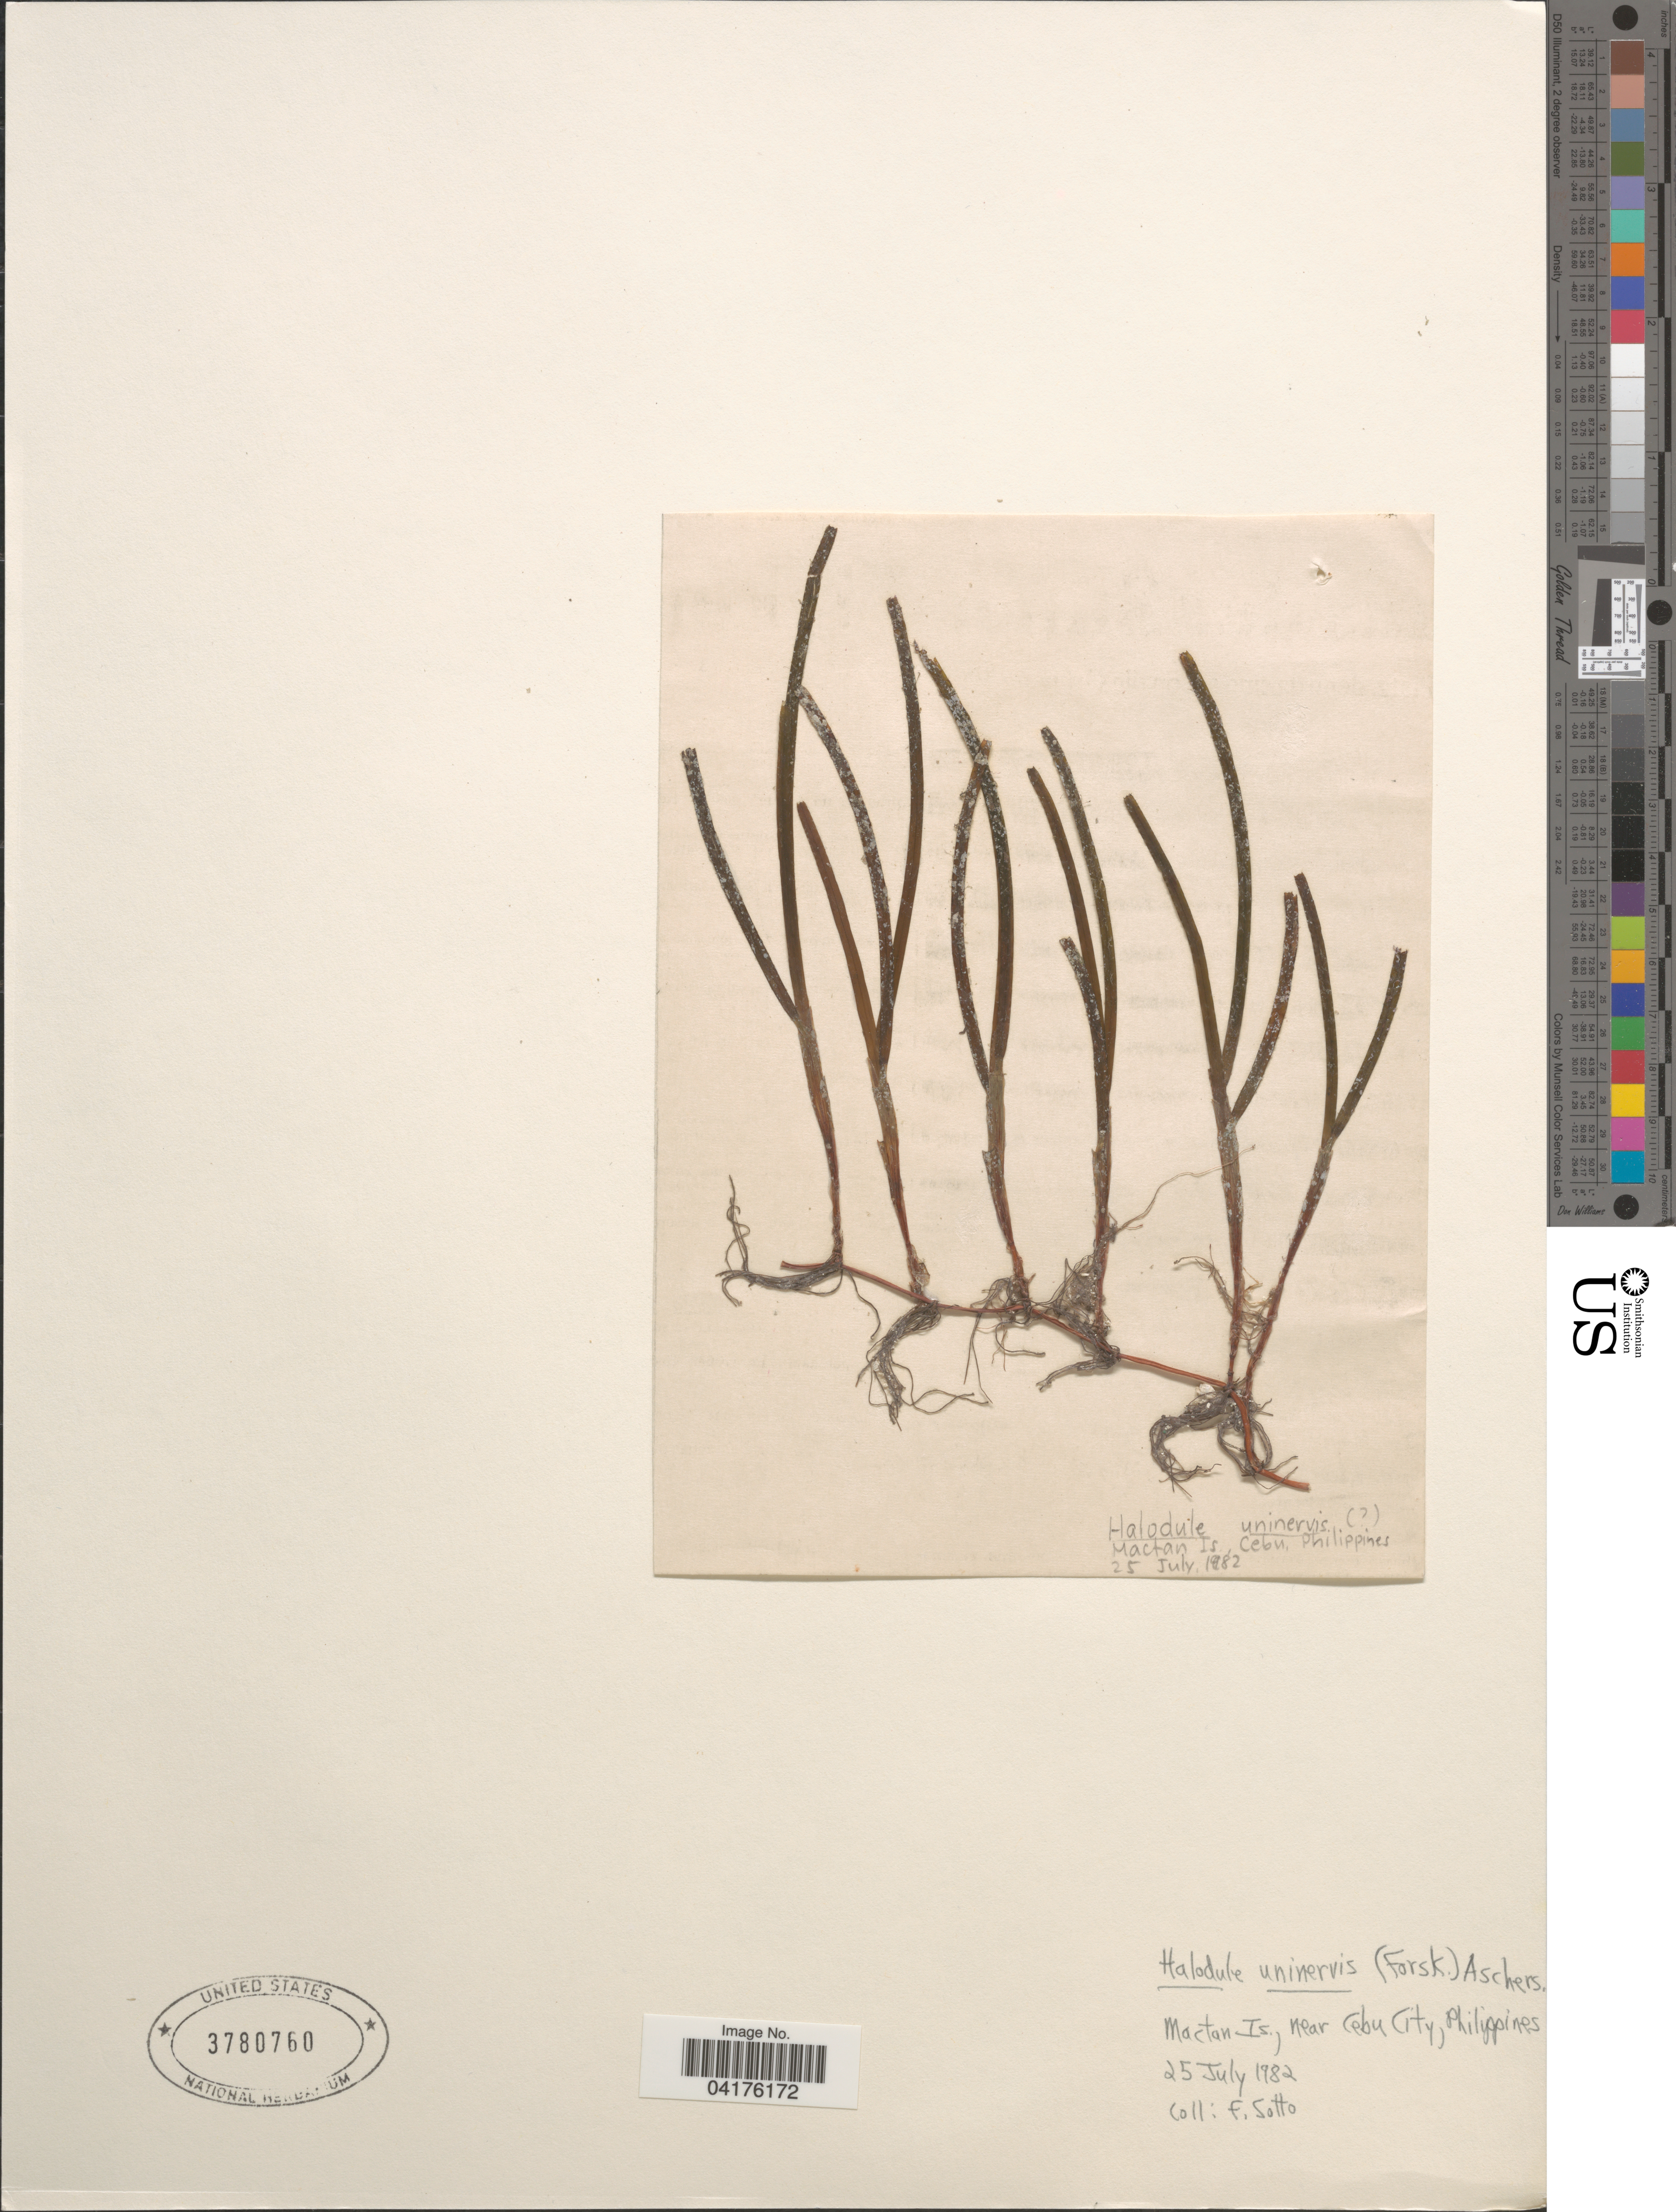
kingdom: Plantae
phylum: Tracheophyta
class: Liliopsida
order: Alismatales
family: Cymodoceaceae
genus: Halodule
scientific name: Halodule uninervis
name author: (Forssk.) Asch.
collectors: F. Sotto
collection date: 1982-07-25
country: Philippines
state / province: Central Visayas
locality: Mactan Is., near Cebu City.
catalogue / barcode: US 3780760